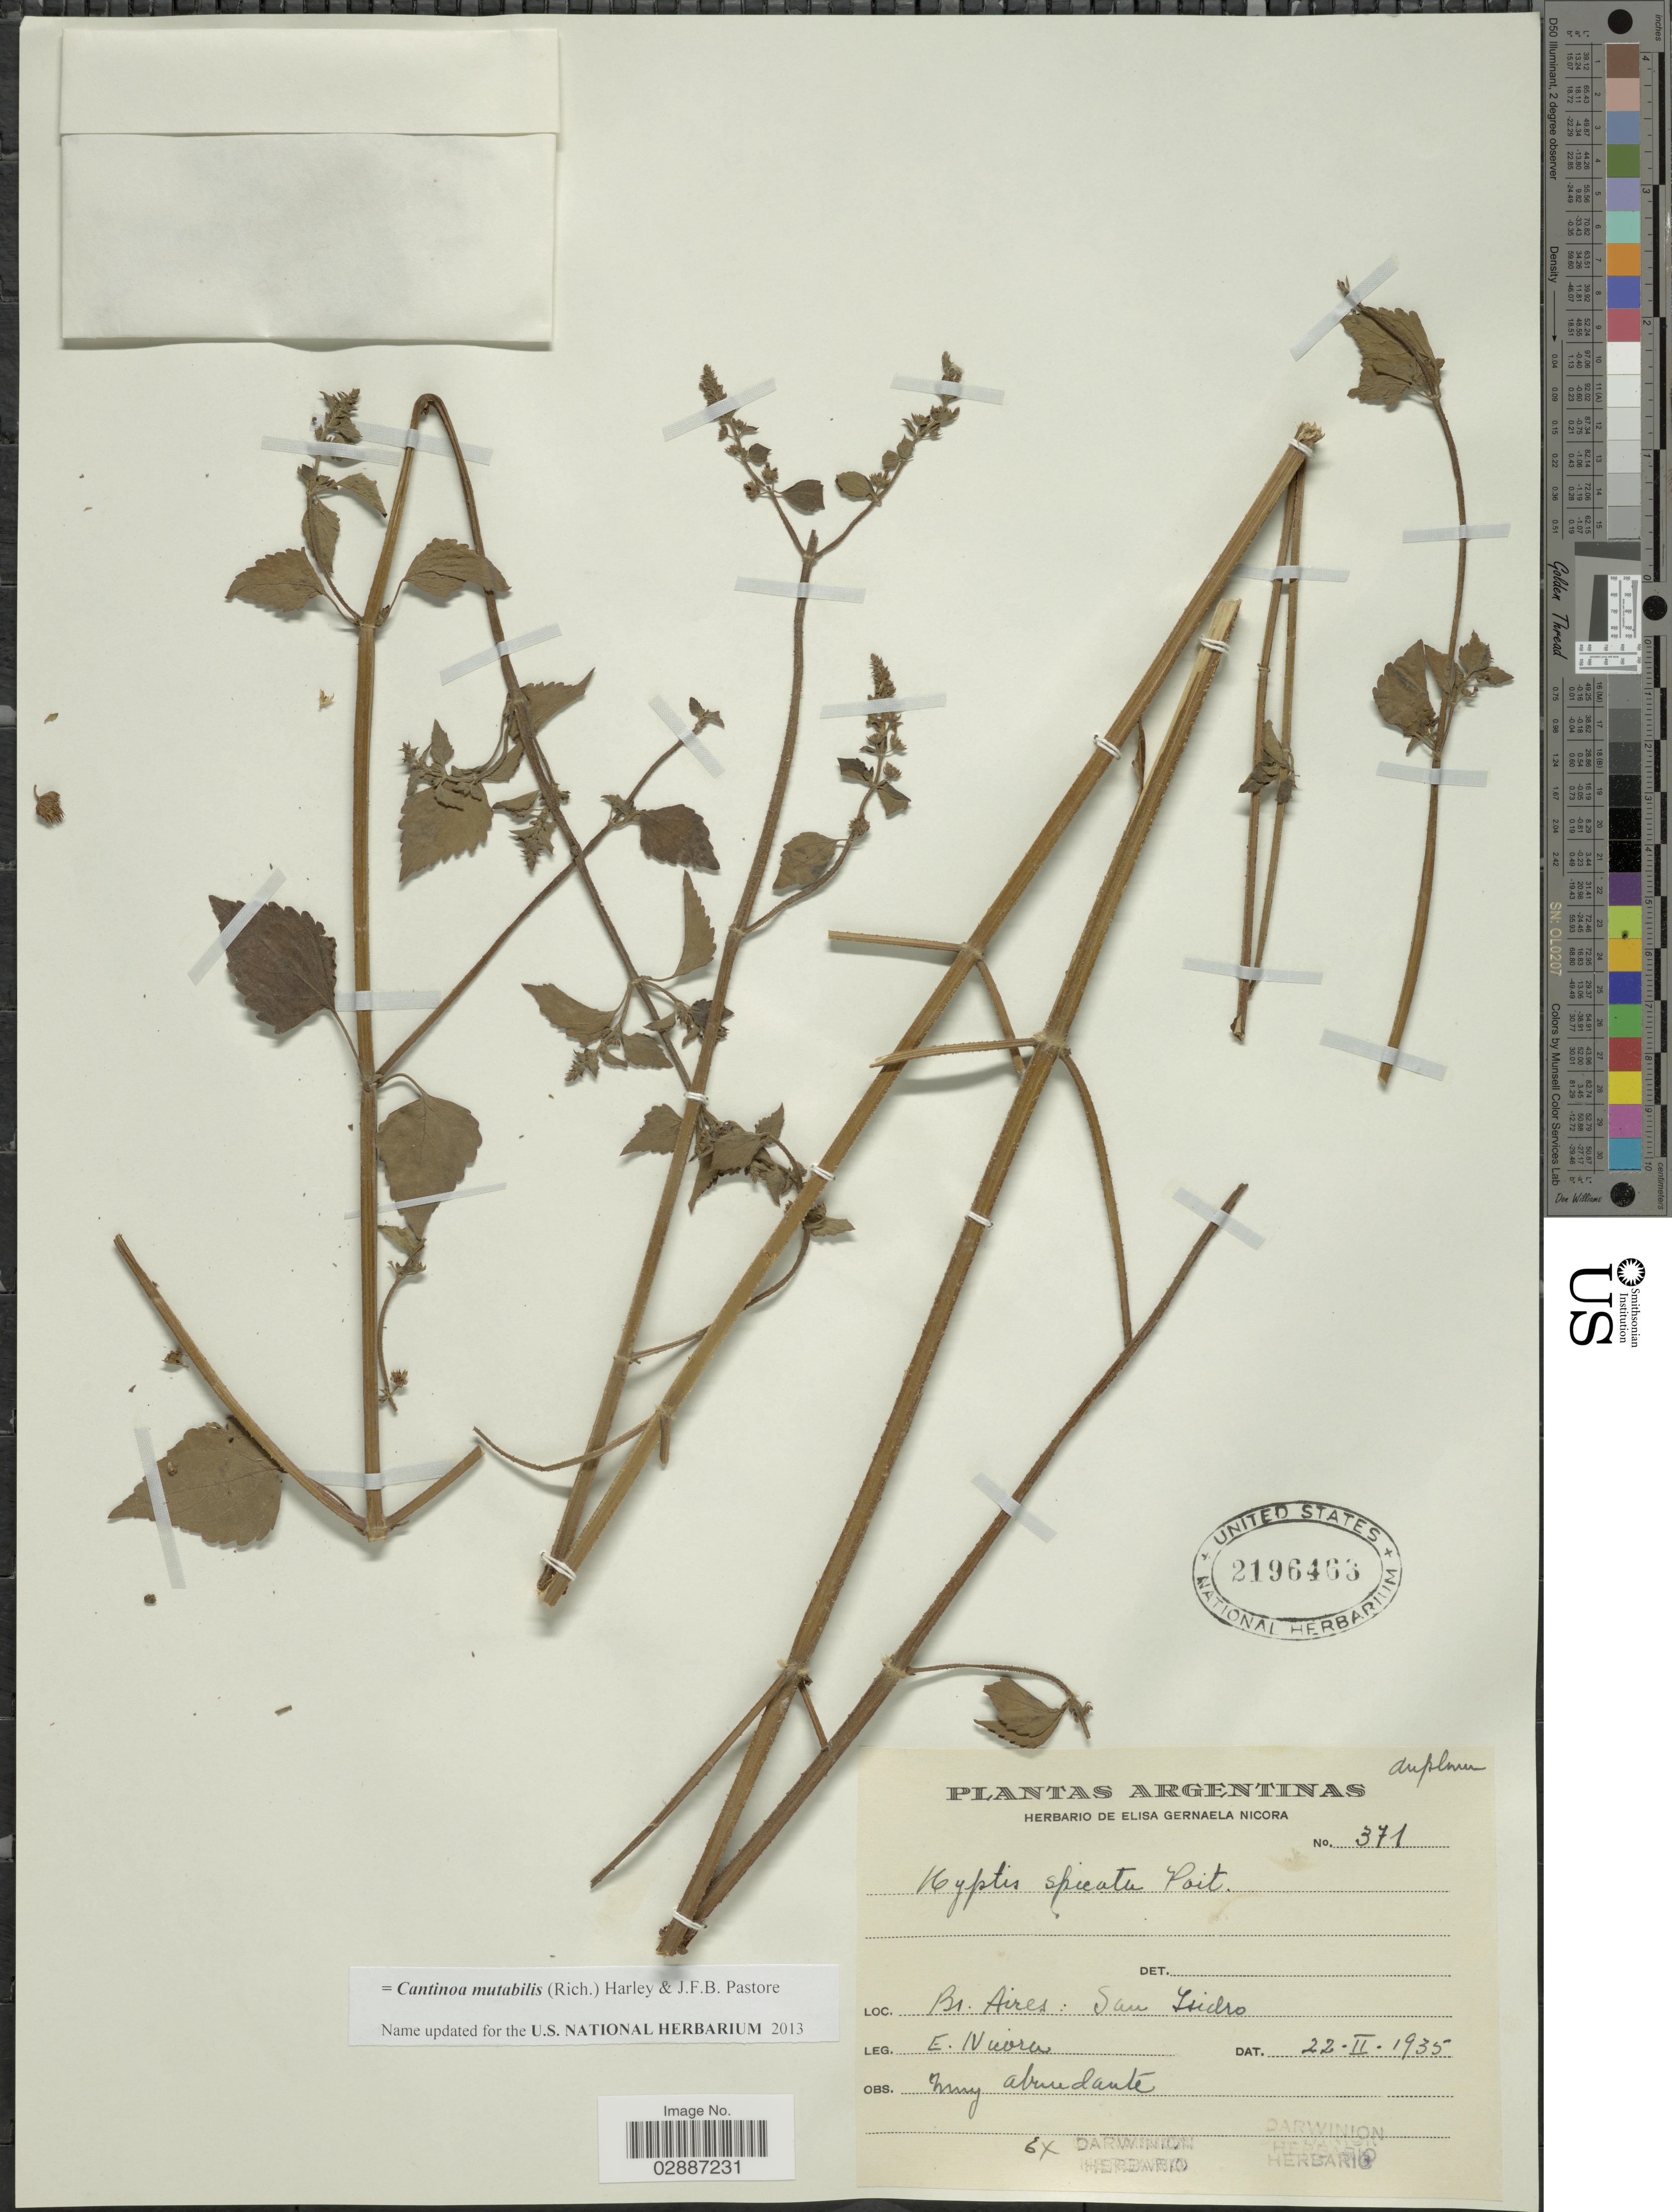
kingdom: Plantae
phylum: Tracheophyta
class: Magnoliopsida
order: Lamiales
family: Lamiaceae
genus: Cantinoa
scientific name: Cantinoa mutabilis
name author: (Epling) Harley & J.F.B. Pastore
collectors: E. G. Nicora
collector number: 371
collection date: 1935-02-22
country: Argentina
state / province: Buenos Aires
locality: San Isidro.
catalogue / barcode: US 2196463